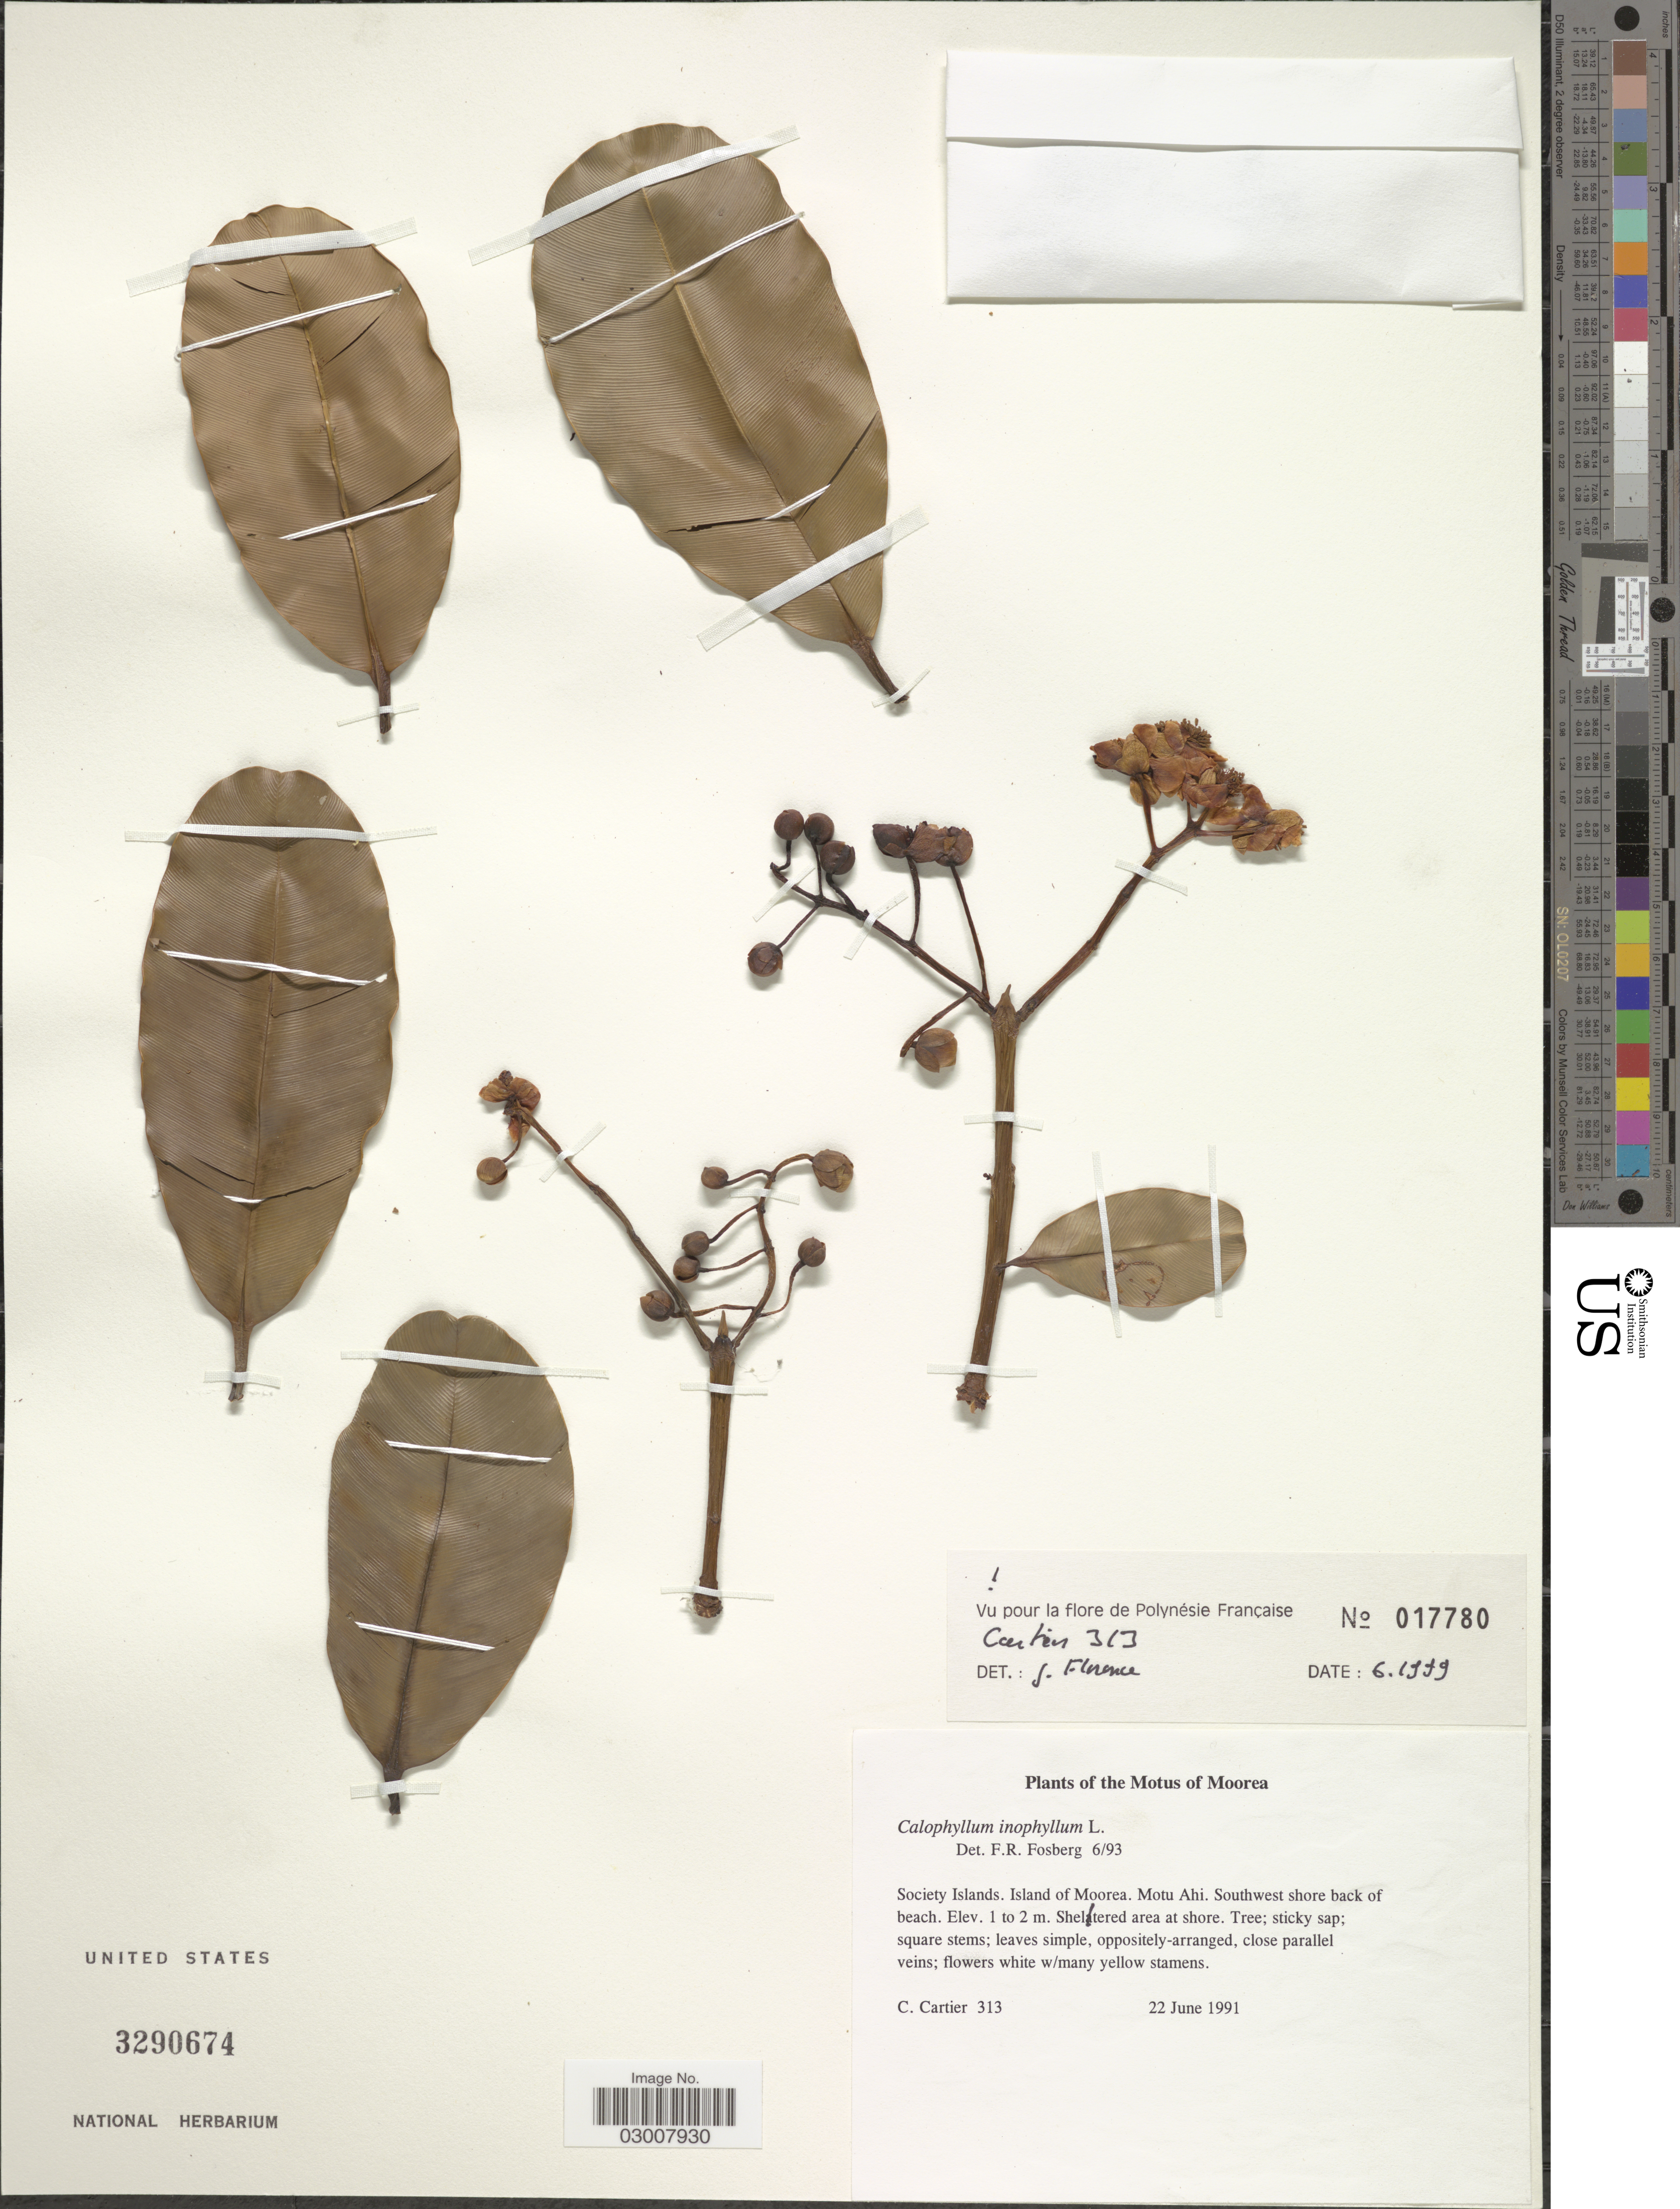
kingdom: Plantae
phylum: Tracheophyta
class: Magnoliopsida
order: Malpighiales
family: Calophyllaceae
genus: Calophyllum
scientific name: Calophyllum inophyllum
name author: L.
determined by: Fosberg, F. R.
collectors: C. Cartier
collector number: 313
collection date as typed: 22 Jun 1991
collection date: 1991-06-22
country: French Polynesia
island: Moorea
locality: Southwest shore back of beach, Ahi [Society Is.]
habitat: Sheltered area at shore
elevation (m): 1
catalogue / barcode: US 3290674